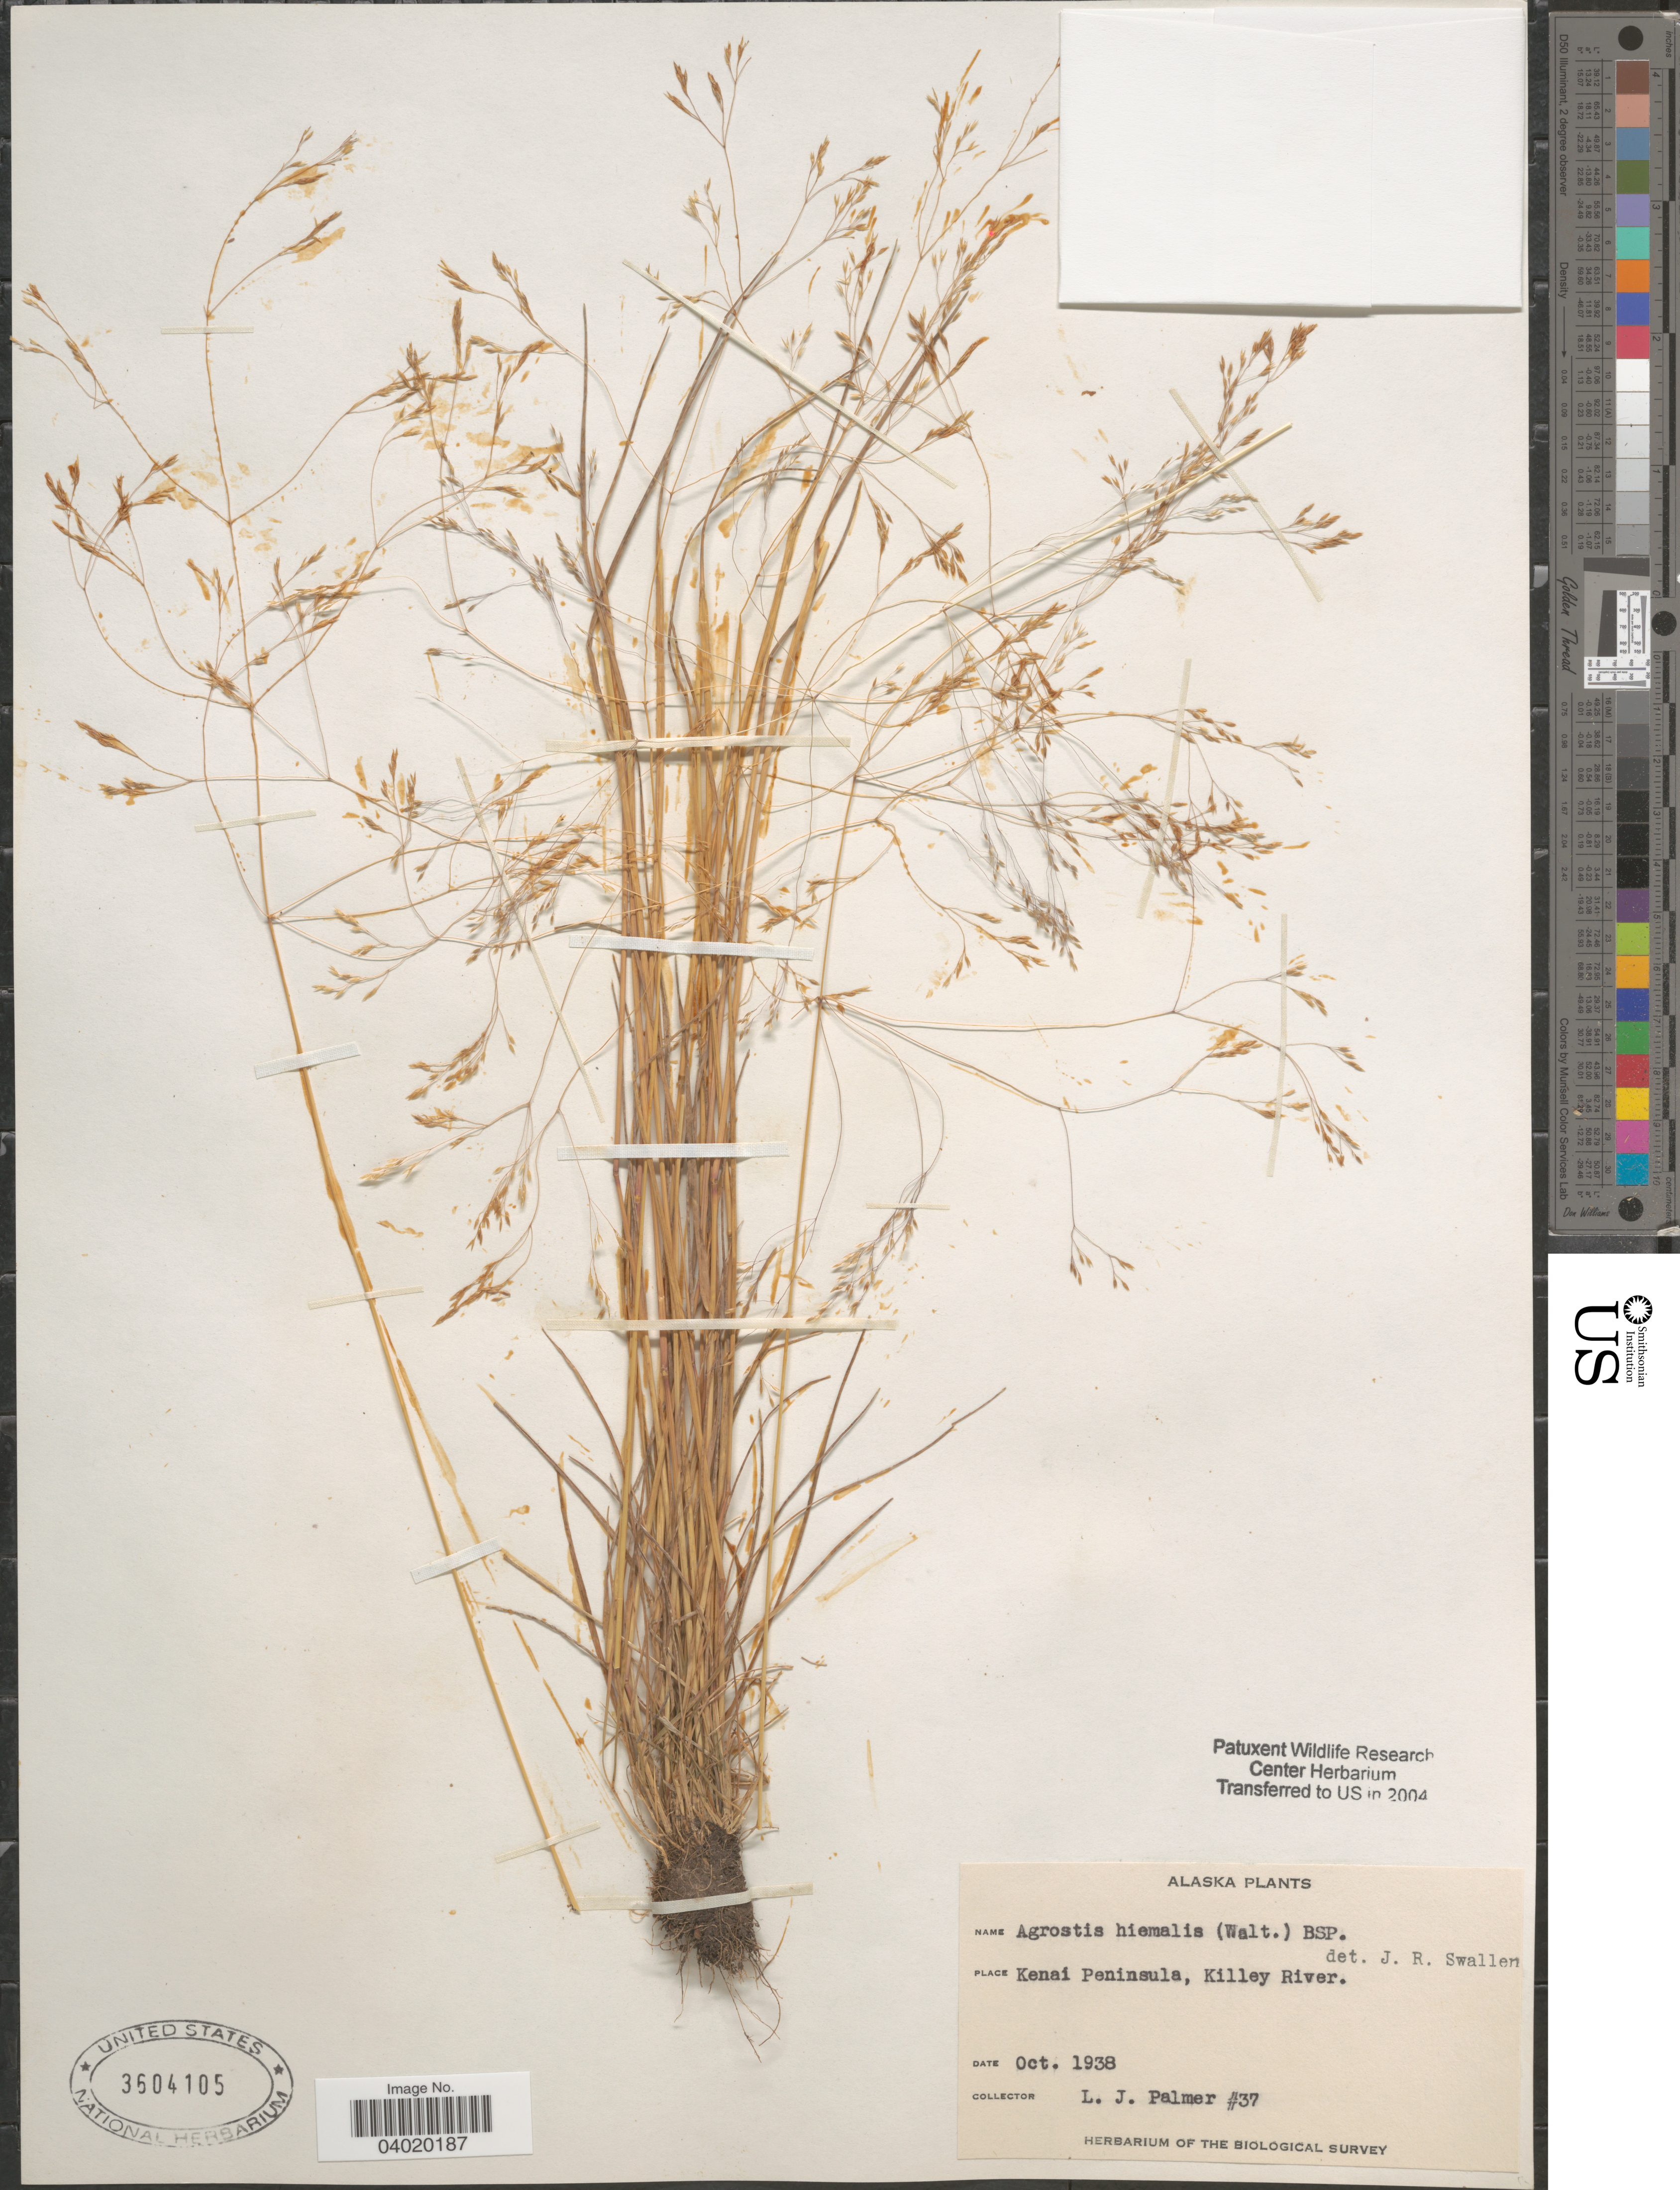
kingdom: Plantae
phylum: Tracheophyta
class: Liliopsida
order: Poales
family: Poaceae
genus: Agrostis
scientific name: Agrostis hyemalis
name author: (Walter) Britton et al.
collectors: L. J. Palmer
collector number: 37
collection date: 1938-10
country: United States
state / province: Alaska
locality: Kenai Peninsula, Killey River.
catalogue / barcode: US 3604105